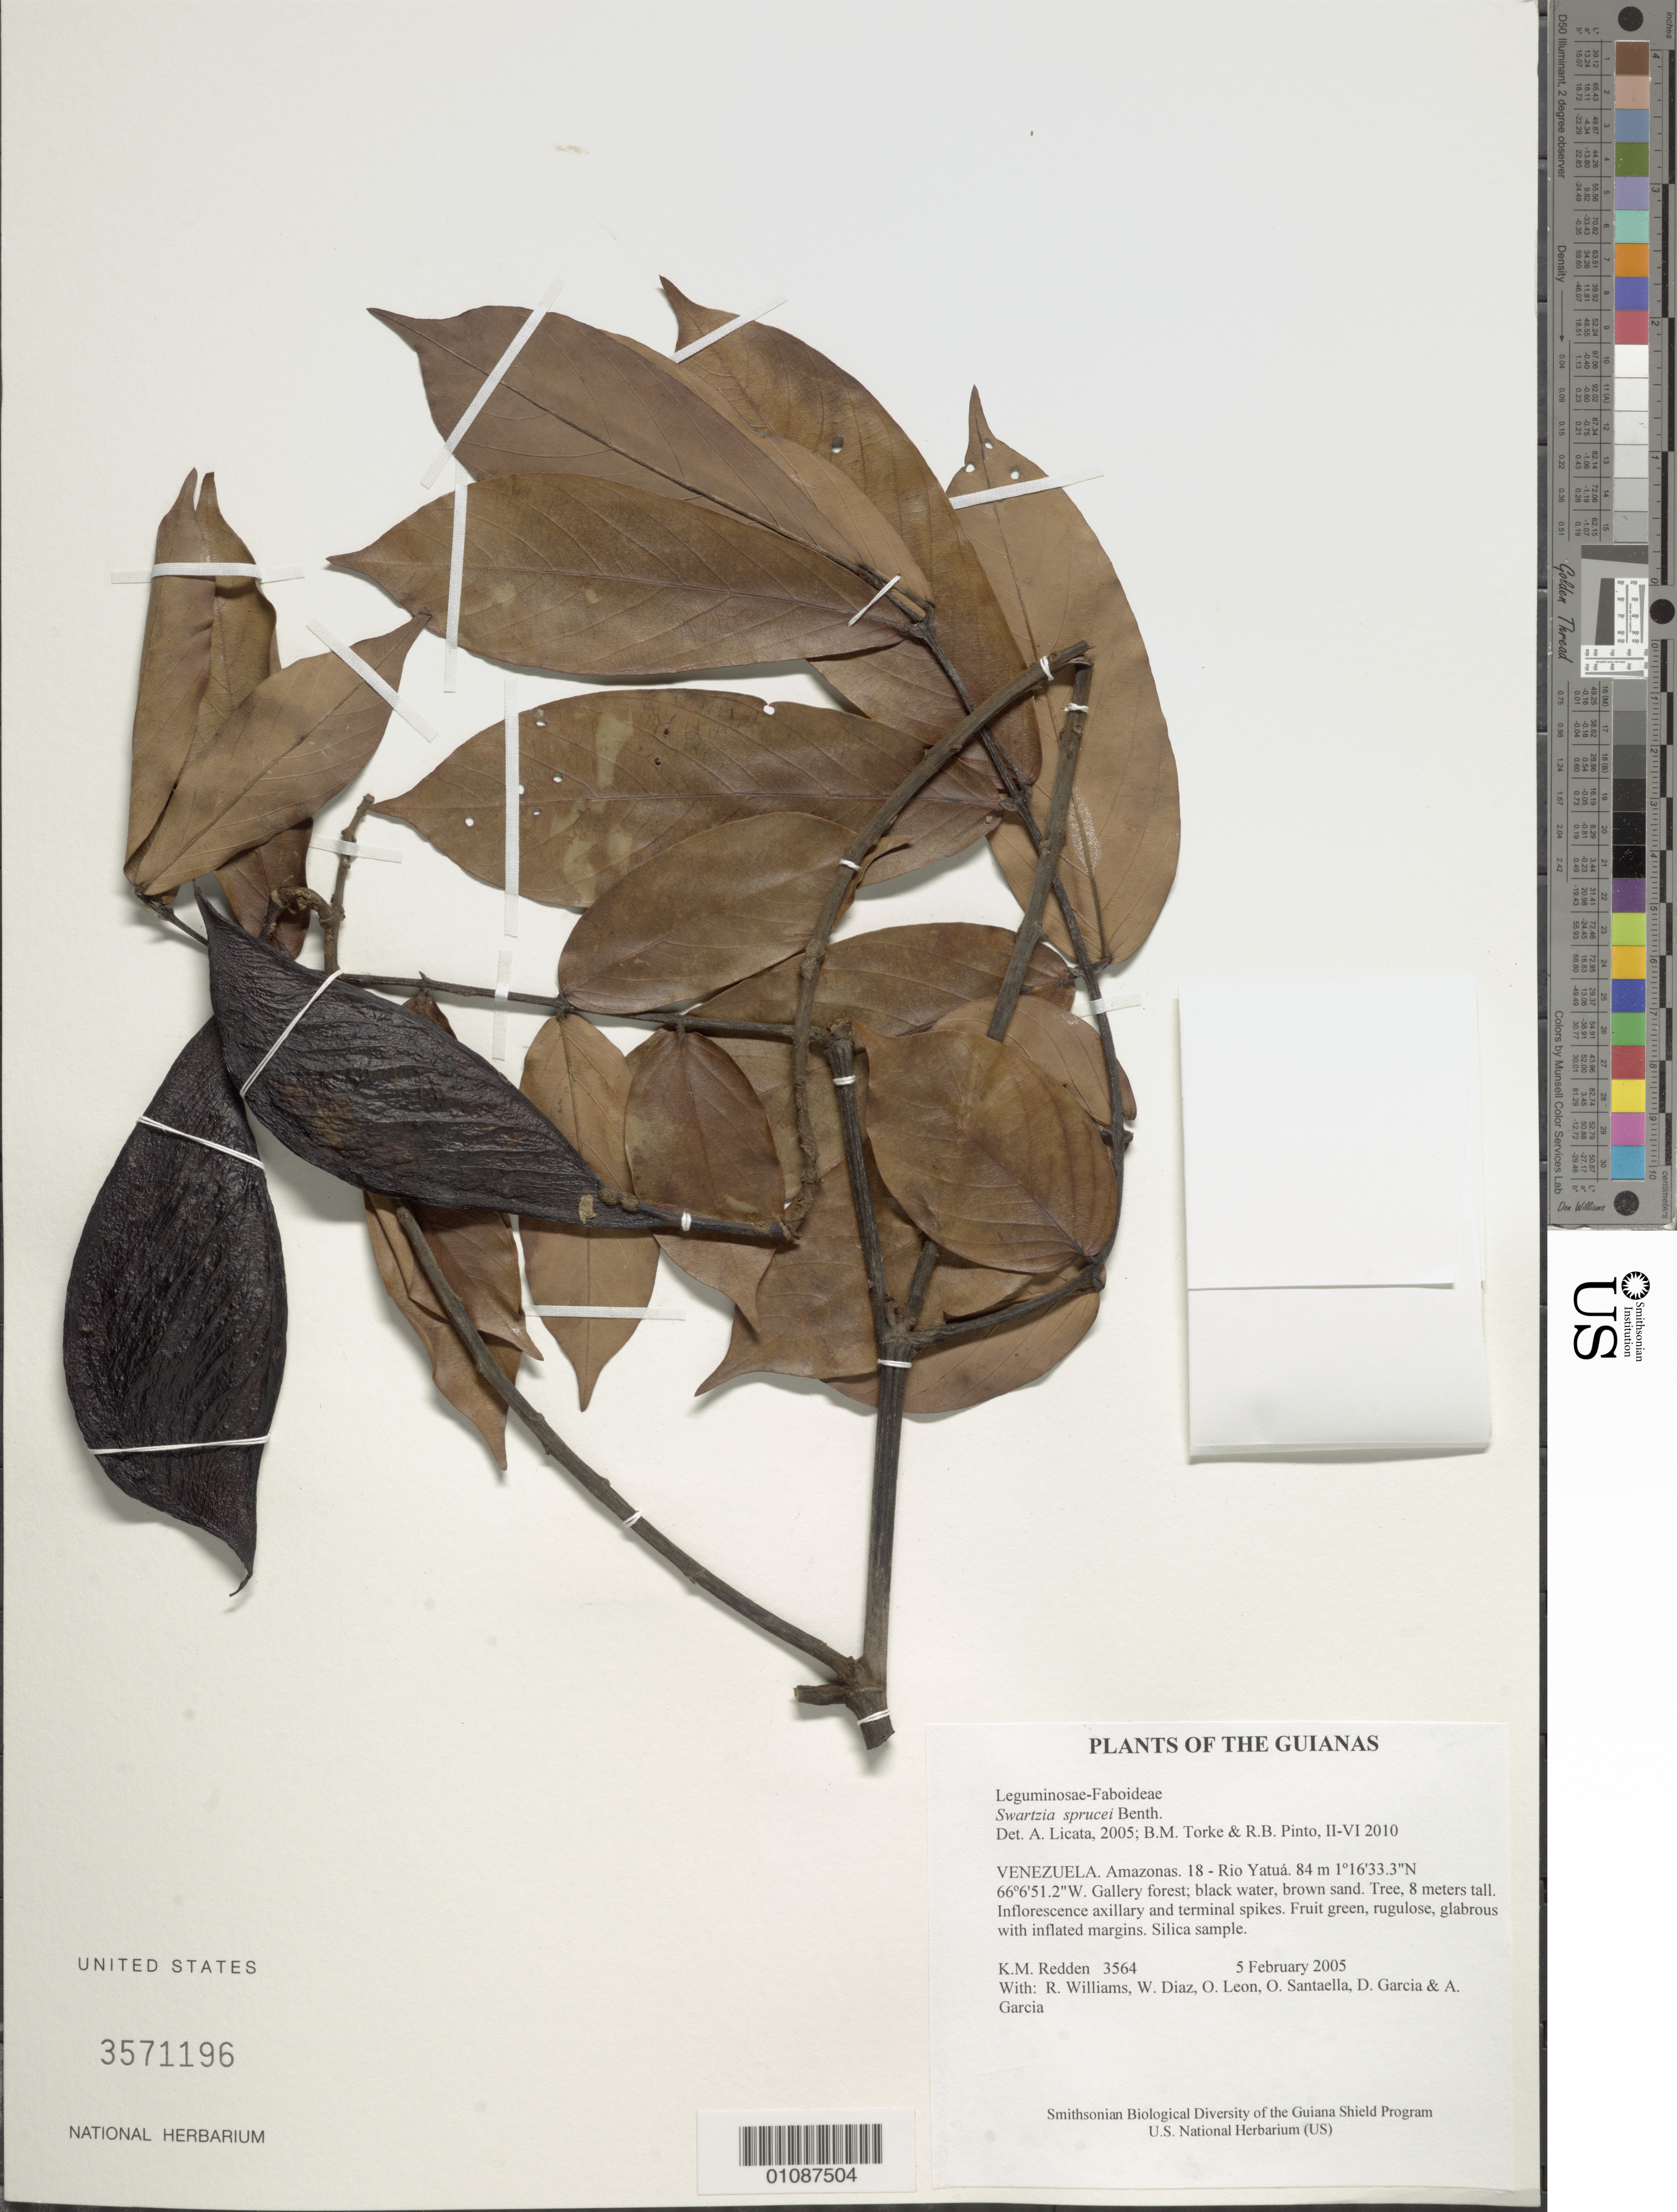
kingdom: Plantae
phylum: Tracheophyta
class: Magnoliopsida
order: Fabales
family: Fabaceae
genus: Swartzia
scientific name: Swartzia sprucei var. sprucei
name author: Benth.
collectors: K. M. Redden, R. Williams, W. Díaz P., O. León, O. Santaella, D. Garcia & A. Garcia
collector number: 3564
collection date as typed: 5 February 2005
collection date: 2005-02-05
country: Venezuela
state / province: Amazonas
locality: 18 - Rio Yatuá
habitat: Gallery forest; black water, brown sand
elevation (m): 84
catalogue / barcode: US 3571196